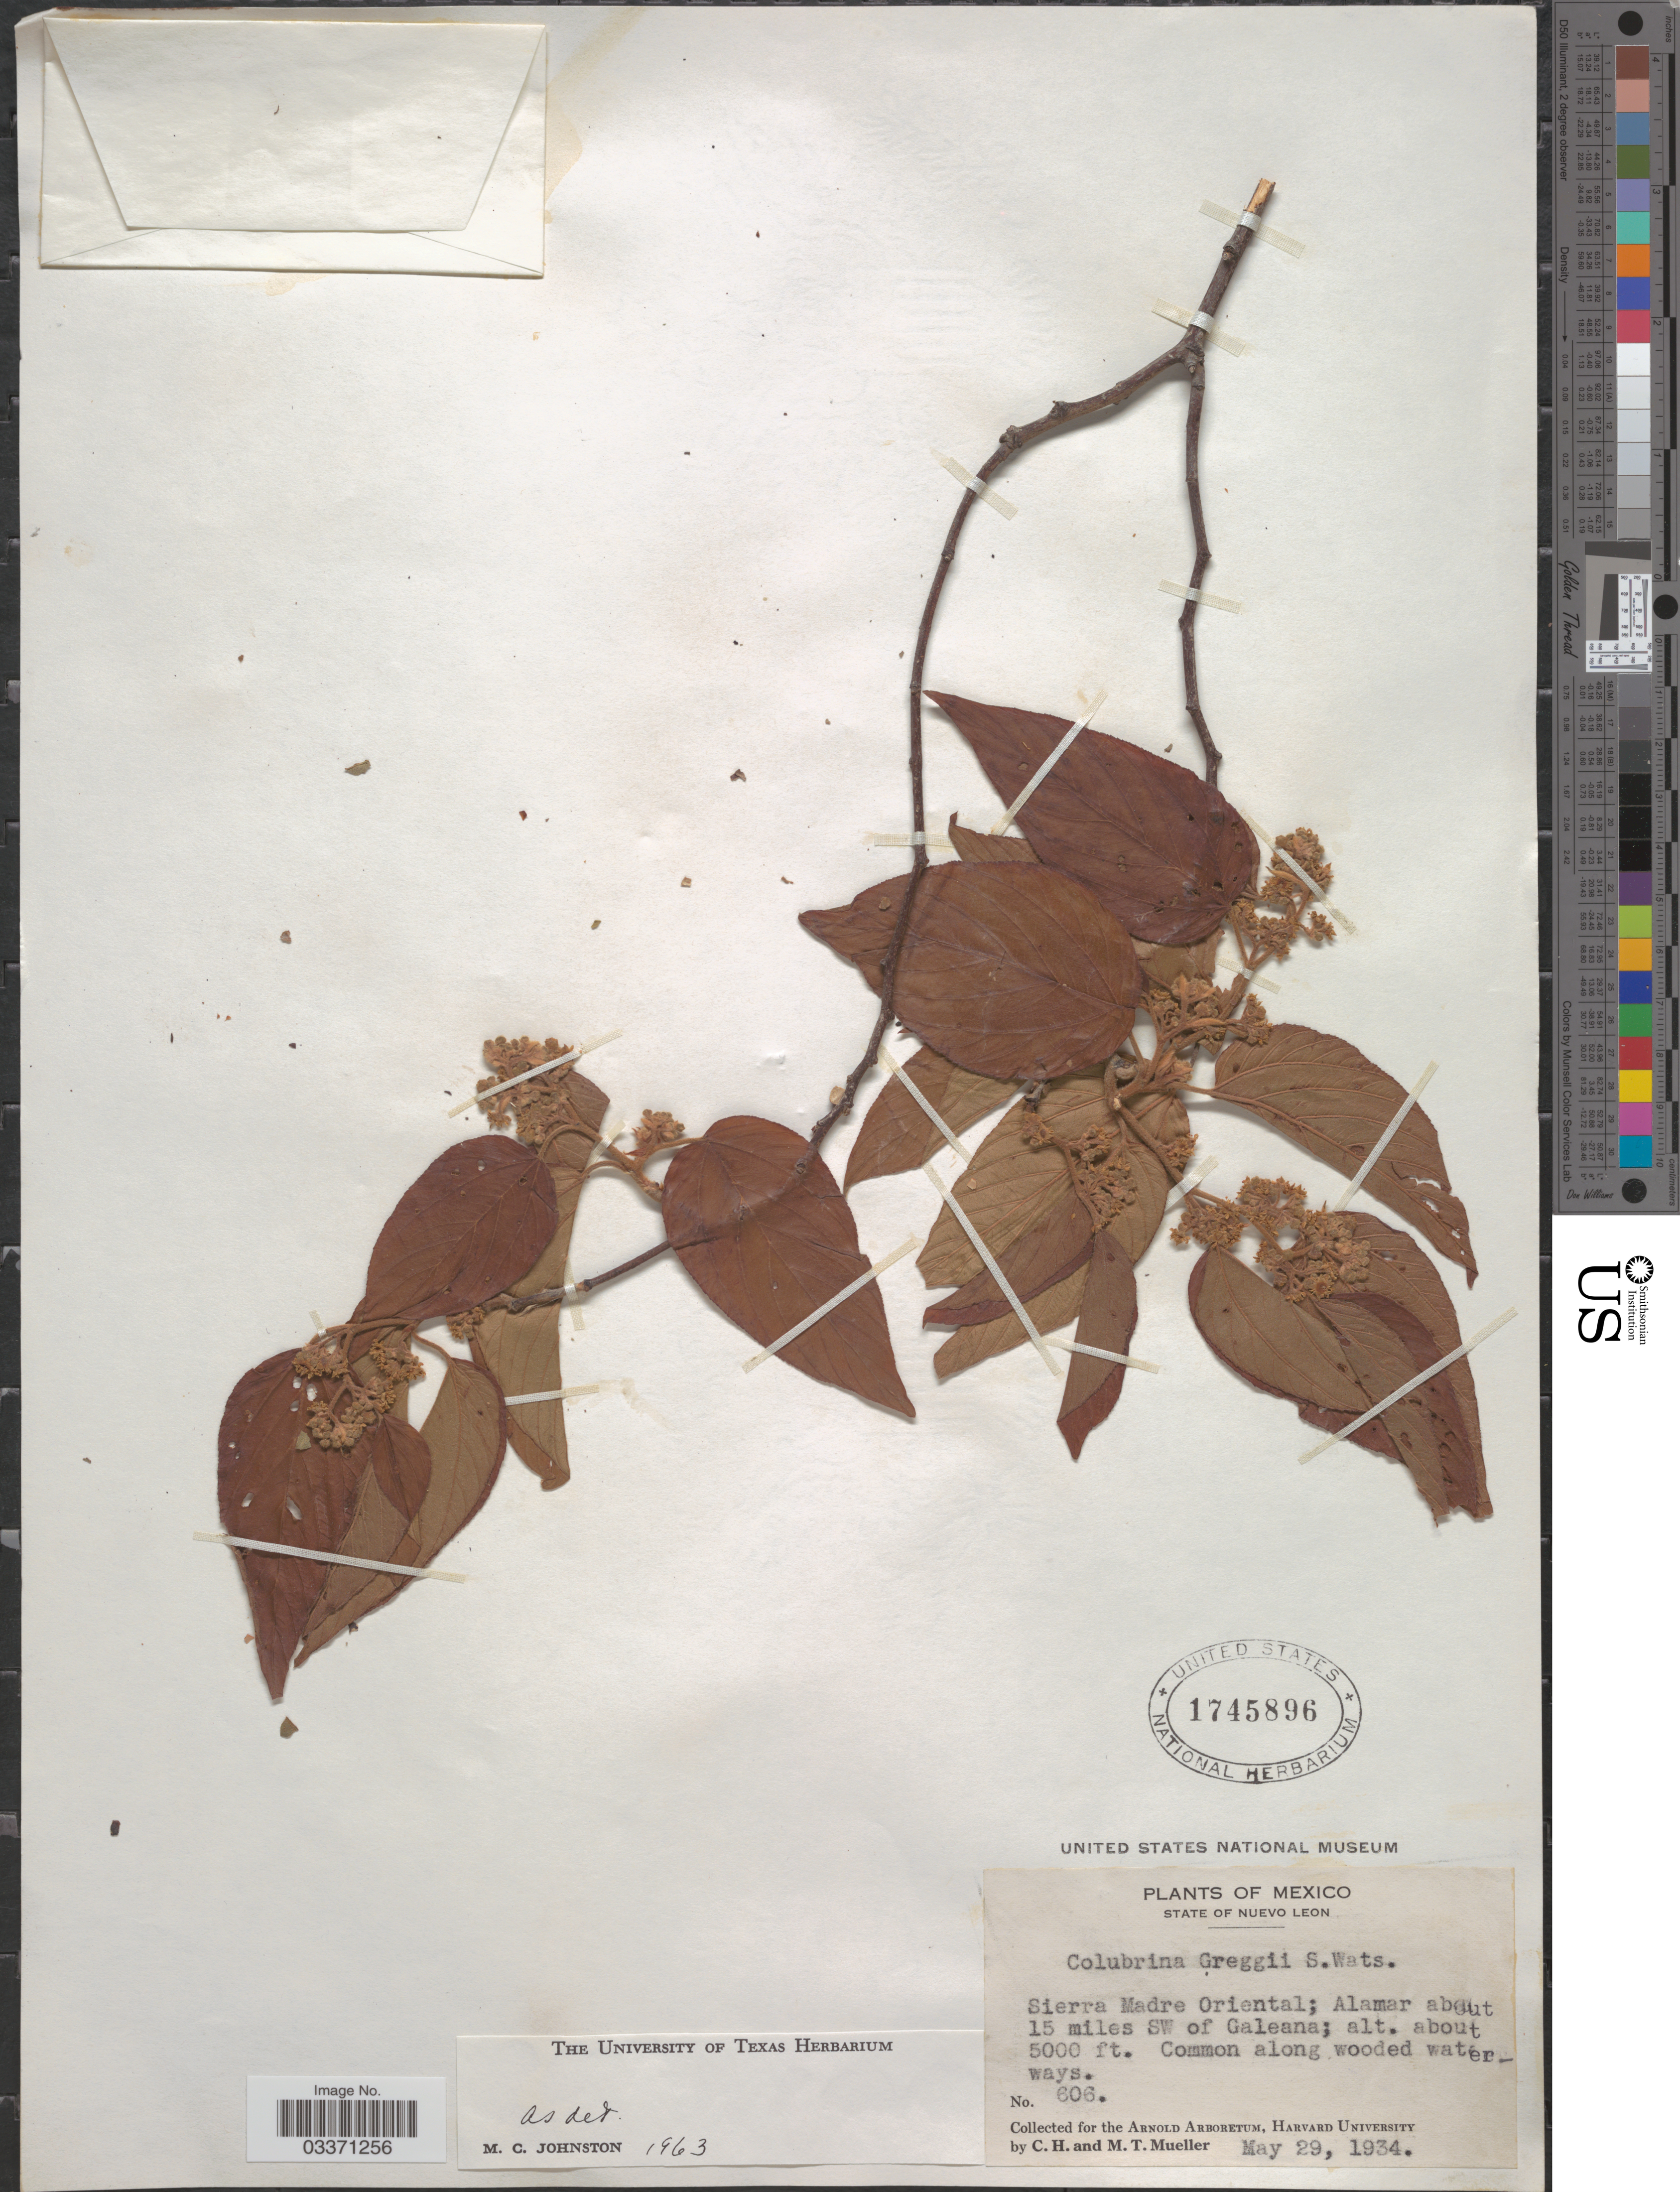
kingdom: Plantae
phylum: Tracheophyta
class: Magnoliopsida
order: Rosales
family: Rhamnaceae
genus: Colubrina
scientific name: Colubrina greggii var. greggii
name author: S. Watson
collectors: C. H. Mueller & M. Mueller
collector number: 606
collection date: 1934-05-29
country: Mexico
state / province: Nuevo León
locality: Sierra Madre Oriental; Alamar about 15 miles SW of Galeana.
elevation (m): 1524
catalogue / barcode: US 1745896